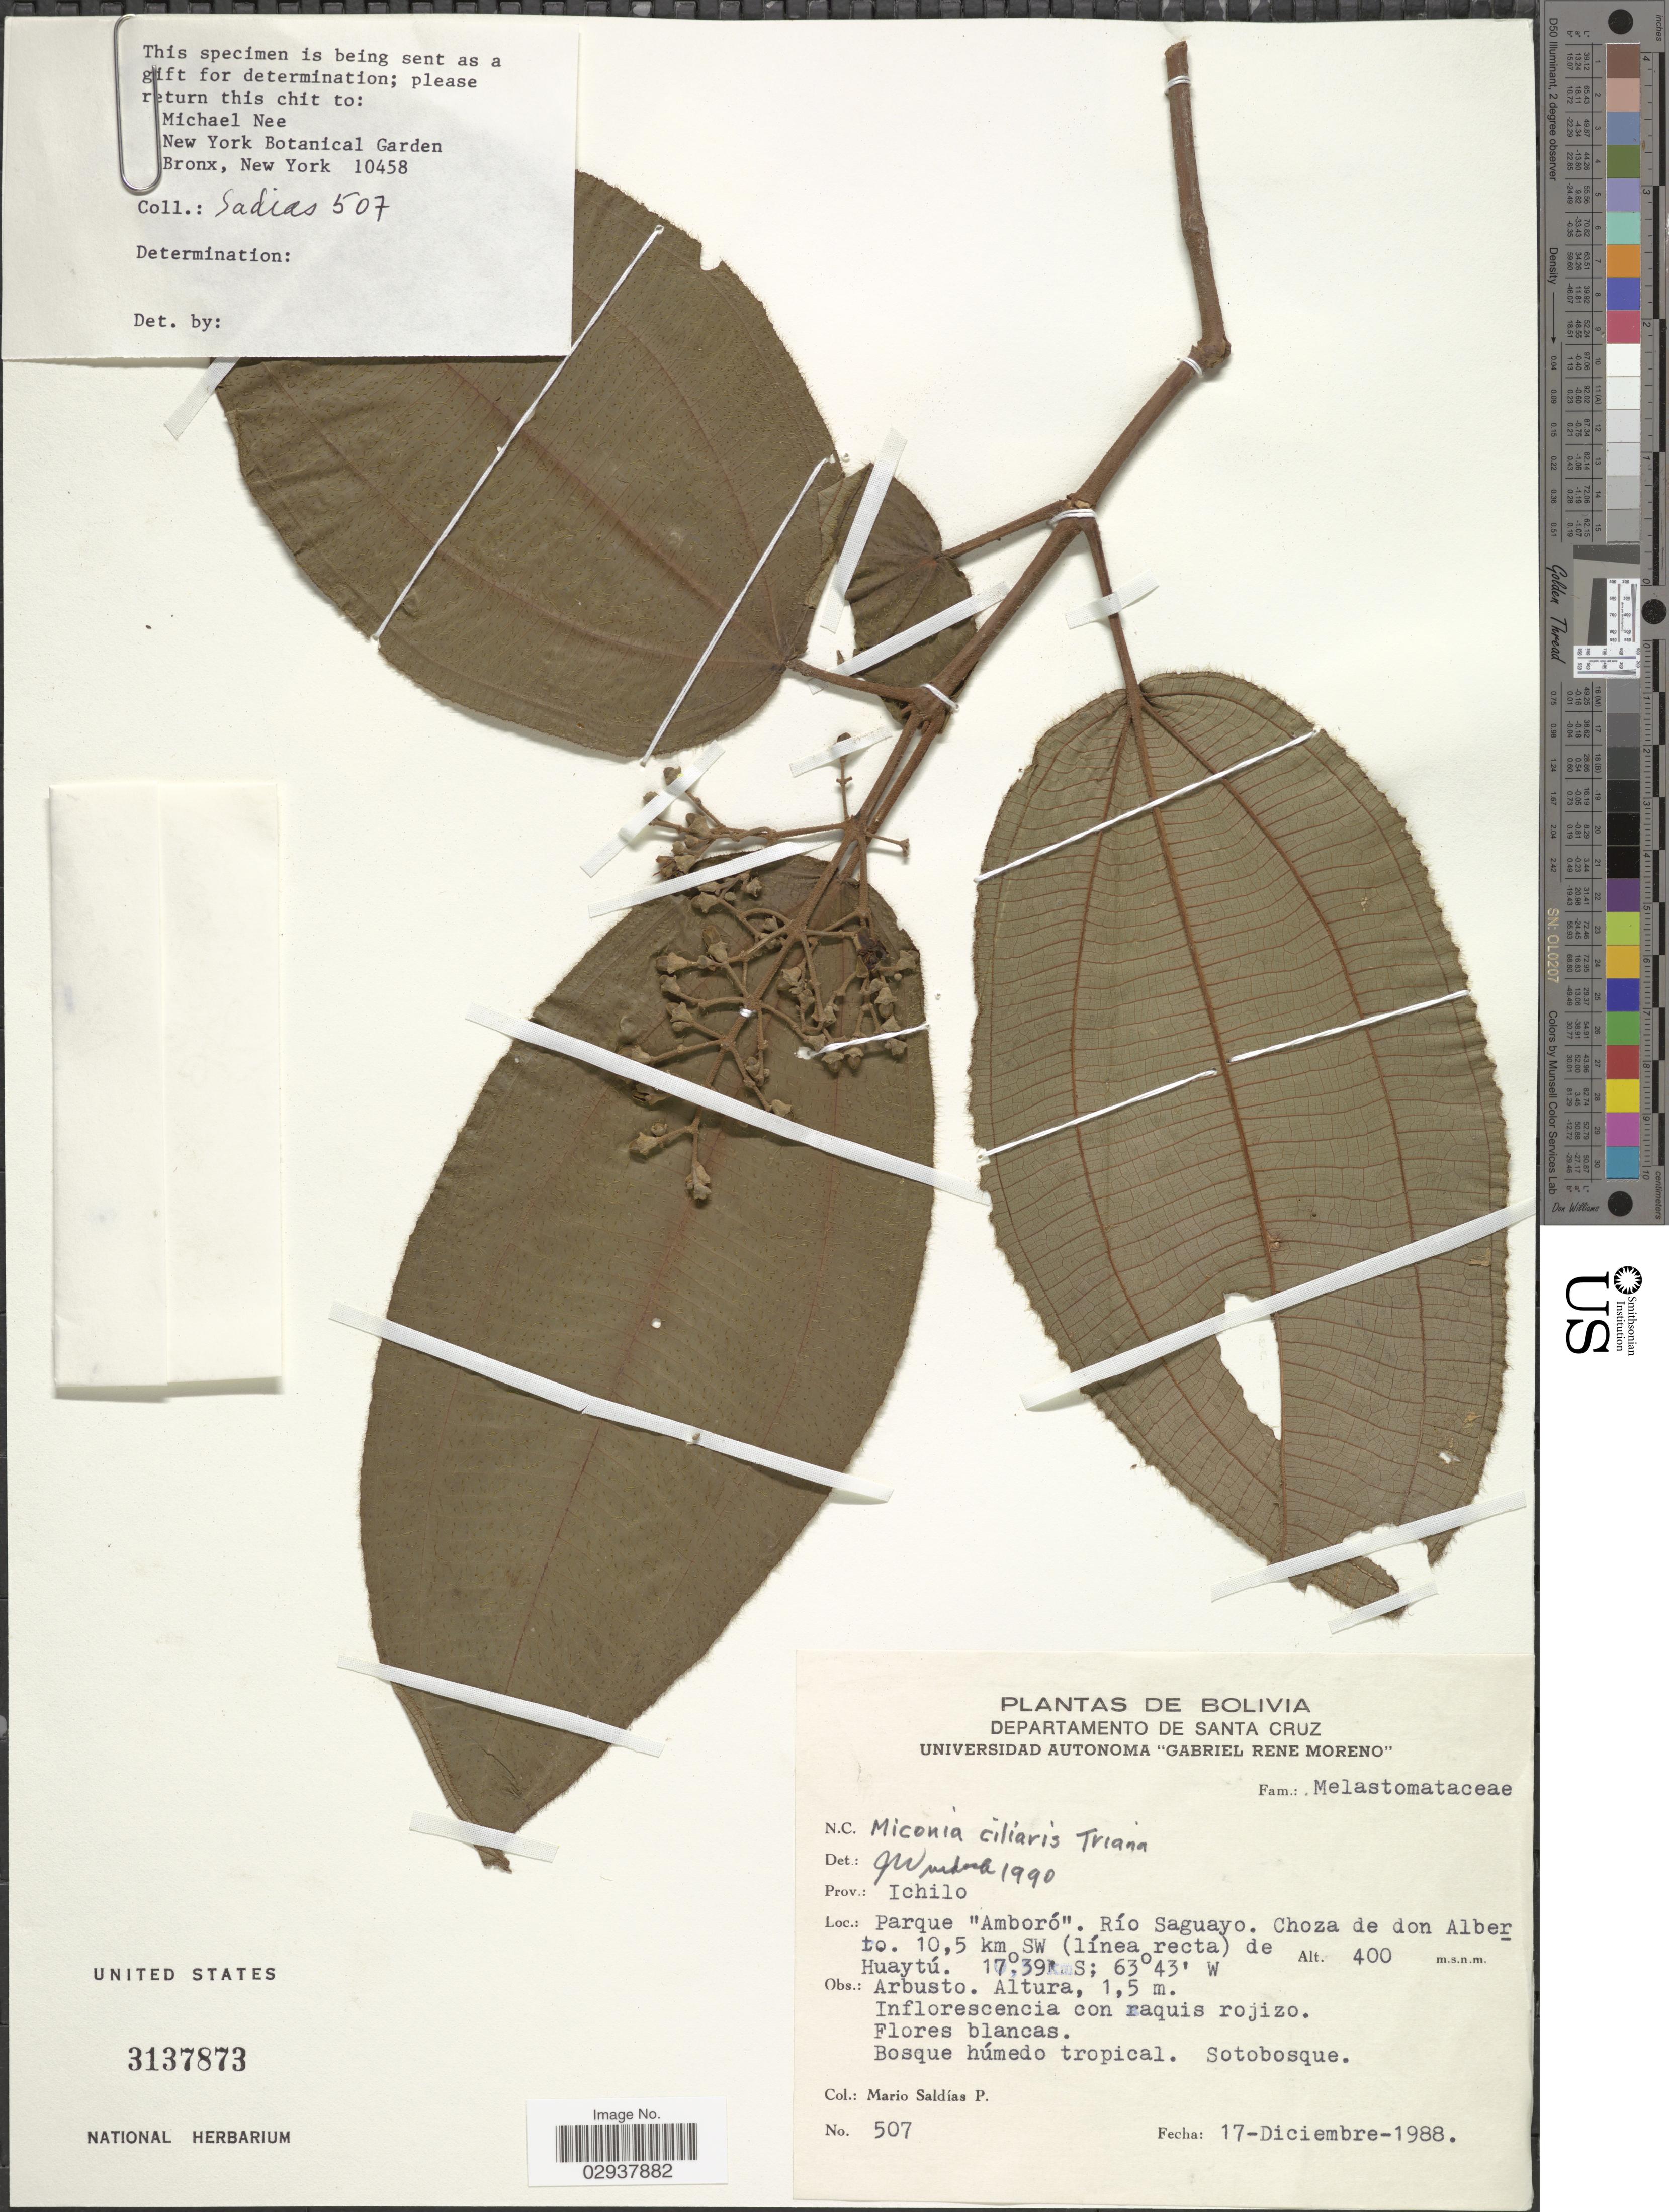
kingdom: Plantae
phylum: Tracheophyta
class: Magnoliopsida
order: Myrtales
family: Melastomataceae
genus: Miconia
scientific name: Miconia ciliaris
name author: Triana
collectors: M. Saldias Paz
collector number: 507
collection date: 1988-12-17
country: Bolivia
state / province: Santa Cruz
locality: Departamento de Santa Cruz. Prov.: Ichilo. Parque "Amboró". Río Saguayo. Choza de don Alberto. 10.5 km SW (línea recta) de Huaytú.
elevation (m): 400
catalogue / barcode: US 3137873